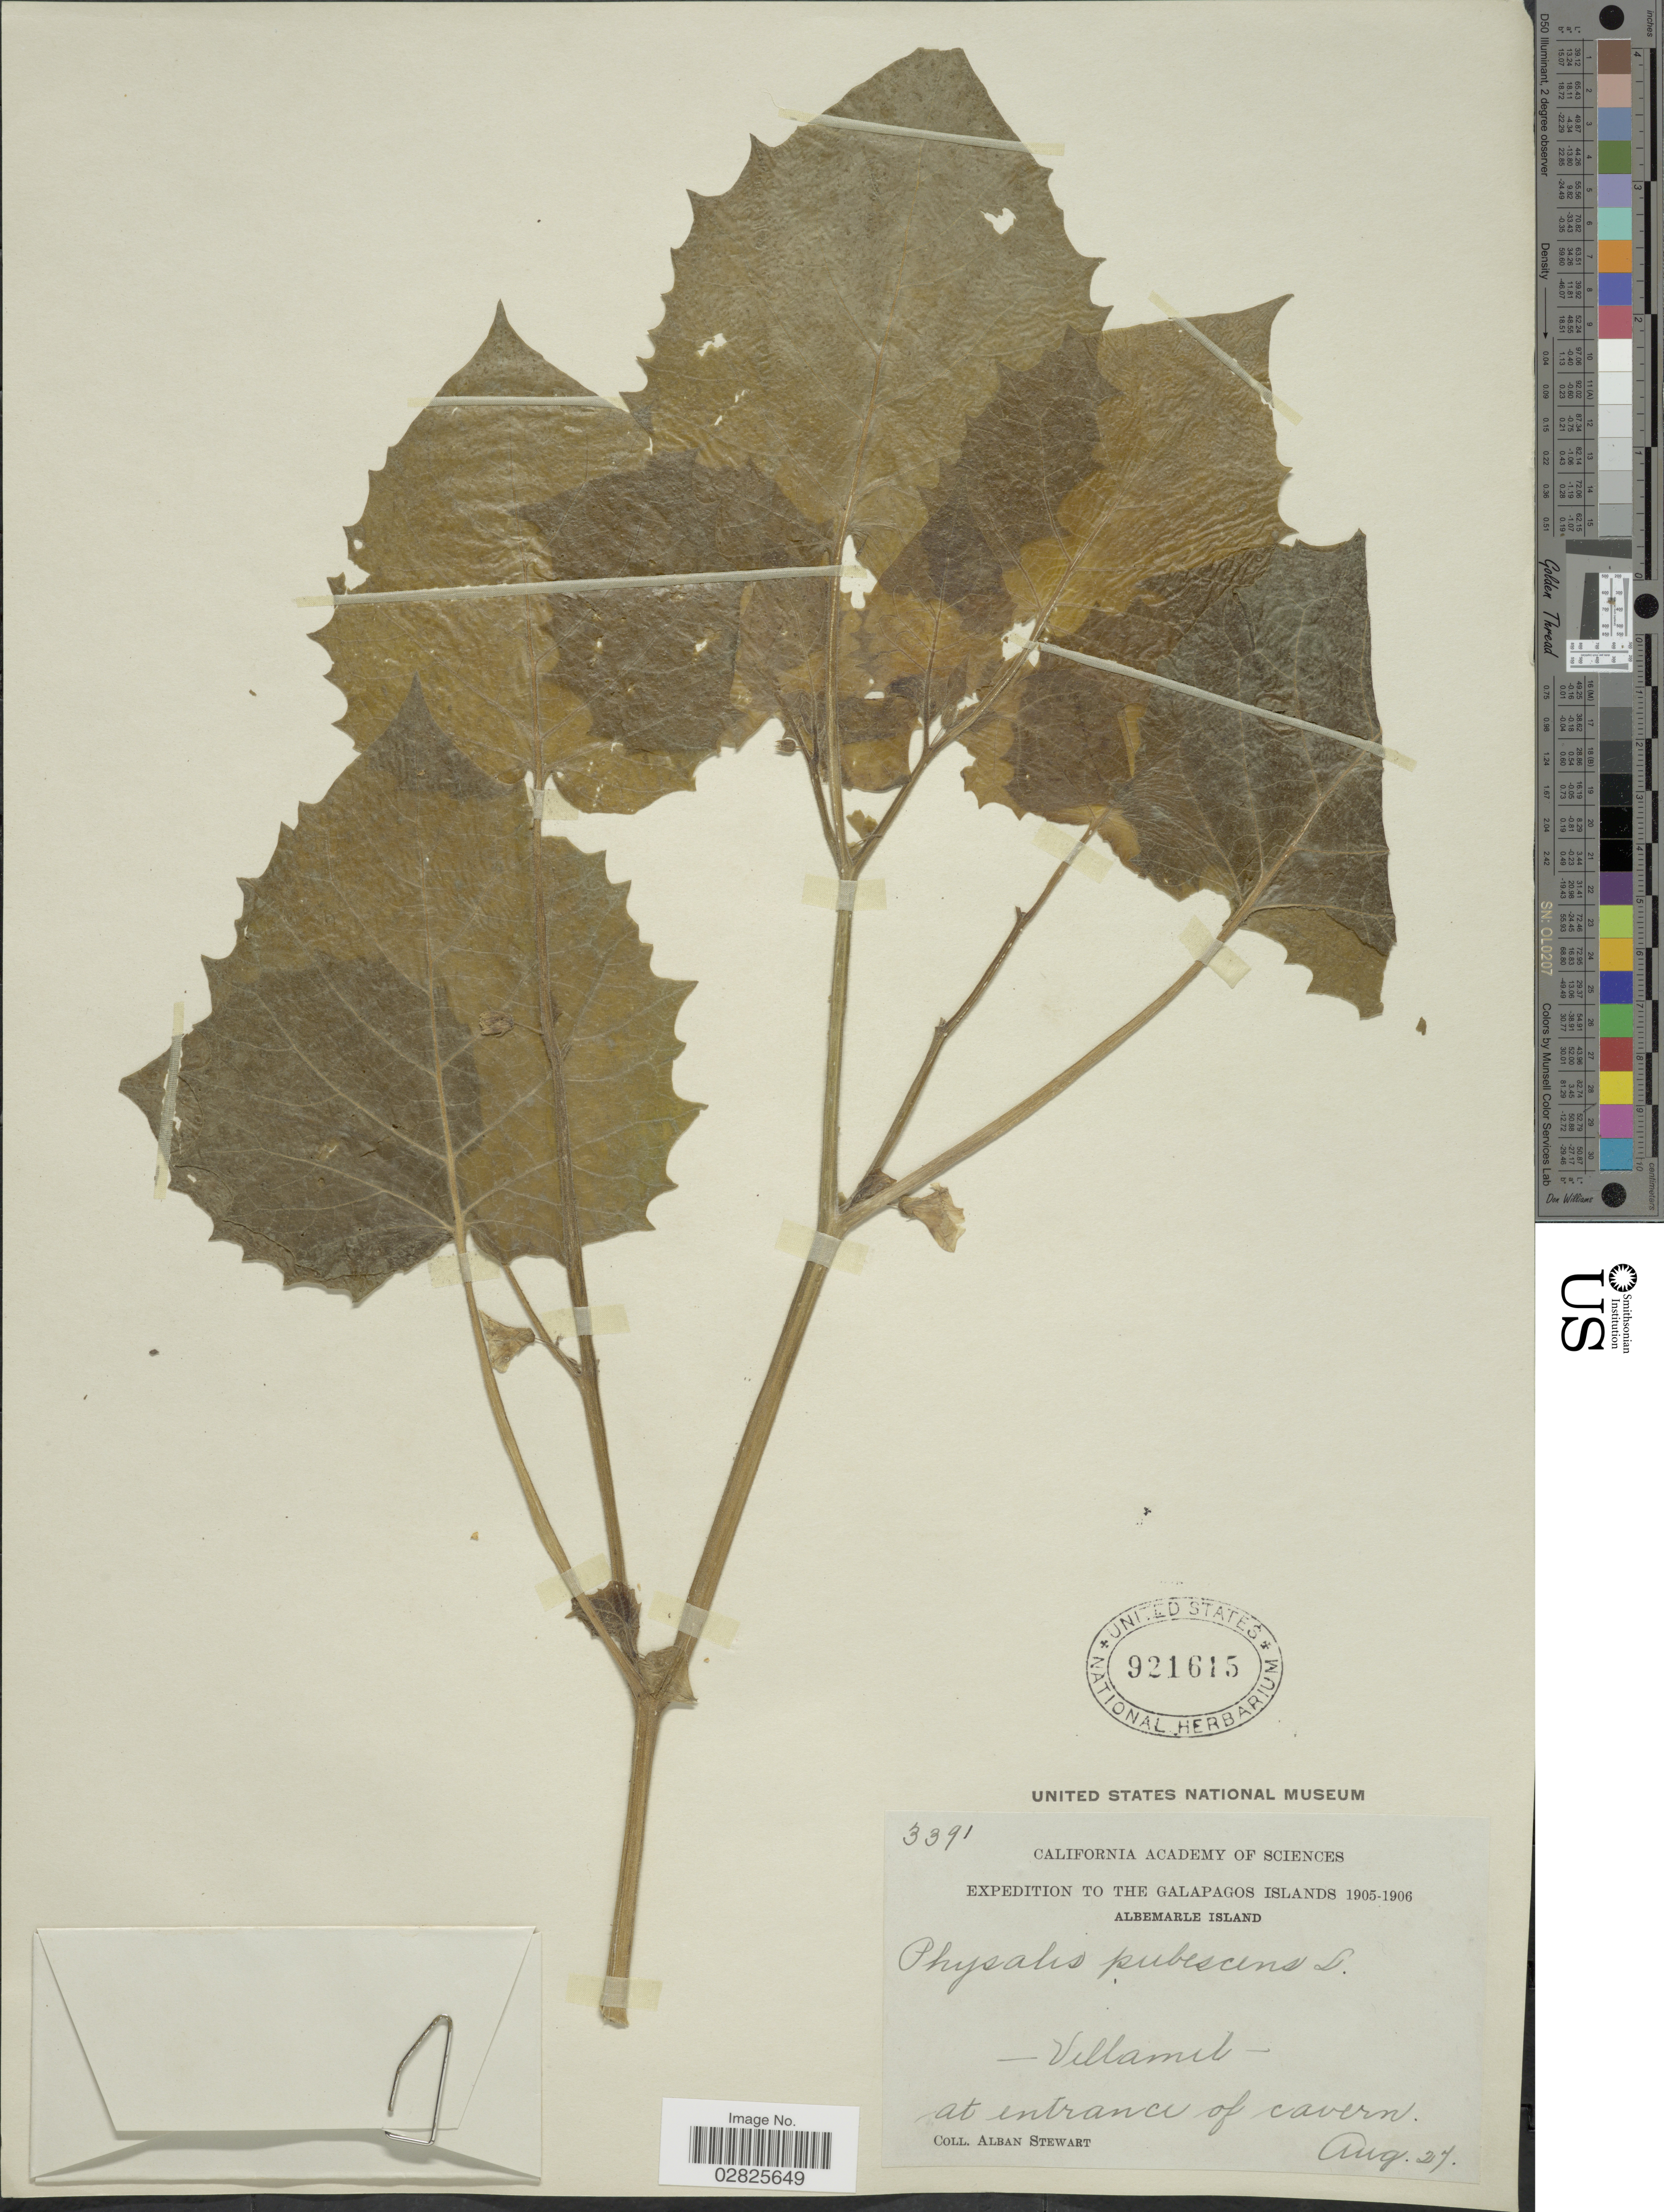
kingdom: Plantae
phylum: Tracheophyta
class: Magnoliopsida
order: Solanales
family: Solanaceae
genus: Physalis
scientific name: Physalis pubescens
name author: L.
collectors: A. Stewart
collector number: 3391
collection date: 1905-08-27/1906-08-27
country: Ecuador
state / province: Colón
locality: Galapagos Islands. Albemarle Island. - Villamil - at entrance of cavern.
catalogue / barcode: US 921615